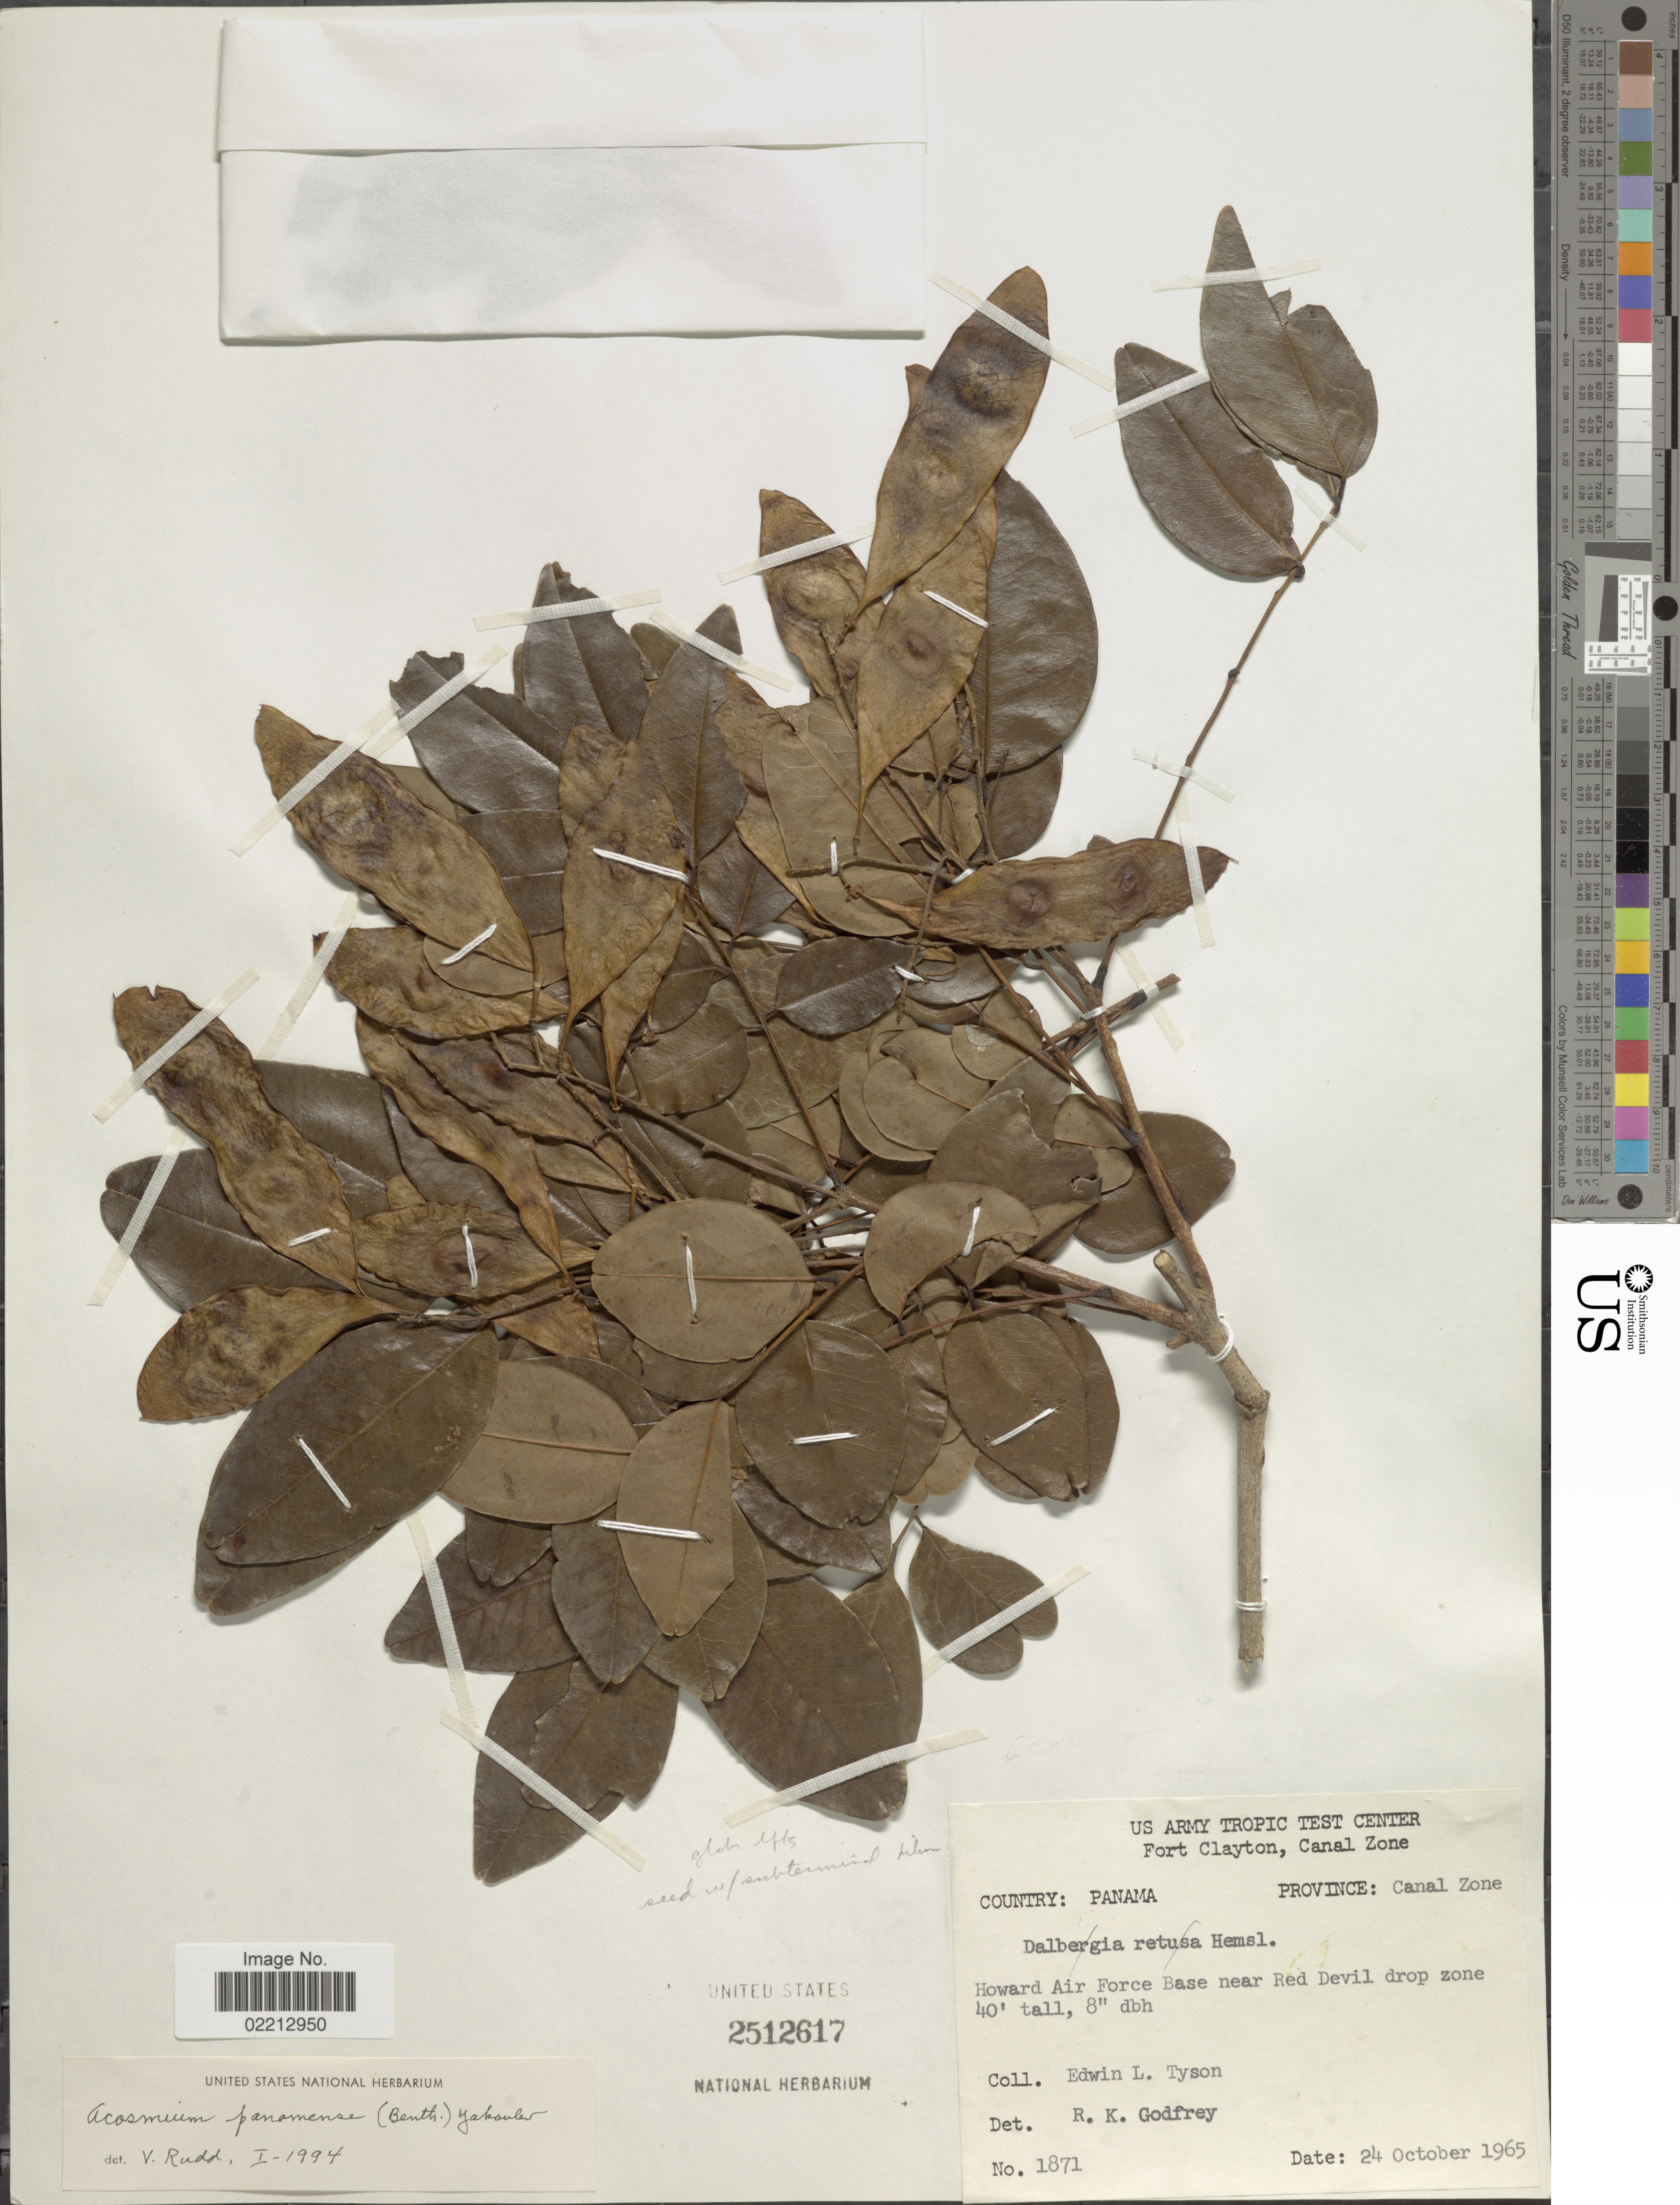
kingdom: Plantae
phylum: Tracheophyta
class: Magnoliopsida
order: Fabales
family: Fabaceae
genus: Acosmium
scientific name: Acosmium panamense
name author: (Benth.) Yakovlev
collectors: E. L. Tyson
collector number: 1871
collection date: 1965-10-24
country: Panama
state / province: Colón / Panamá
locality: Fort Clayton, Canal Zone, Country: Panama, Province Canal Zone, Howard Air Force Base near Red Devil drop zone 40' tall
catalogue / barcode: US 2512617